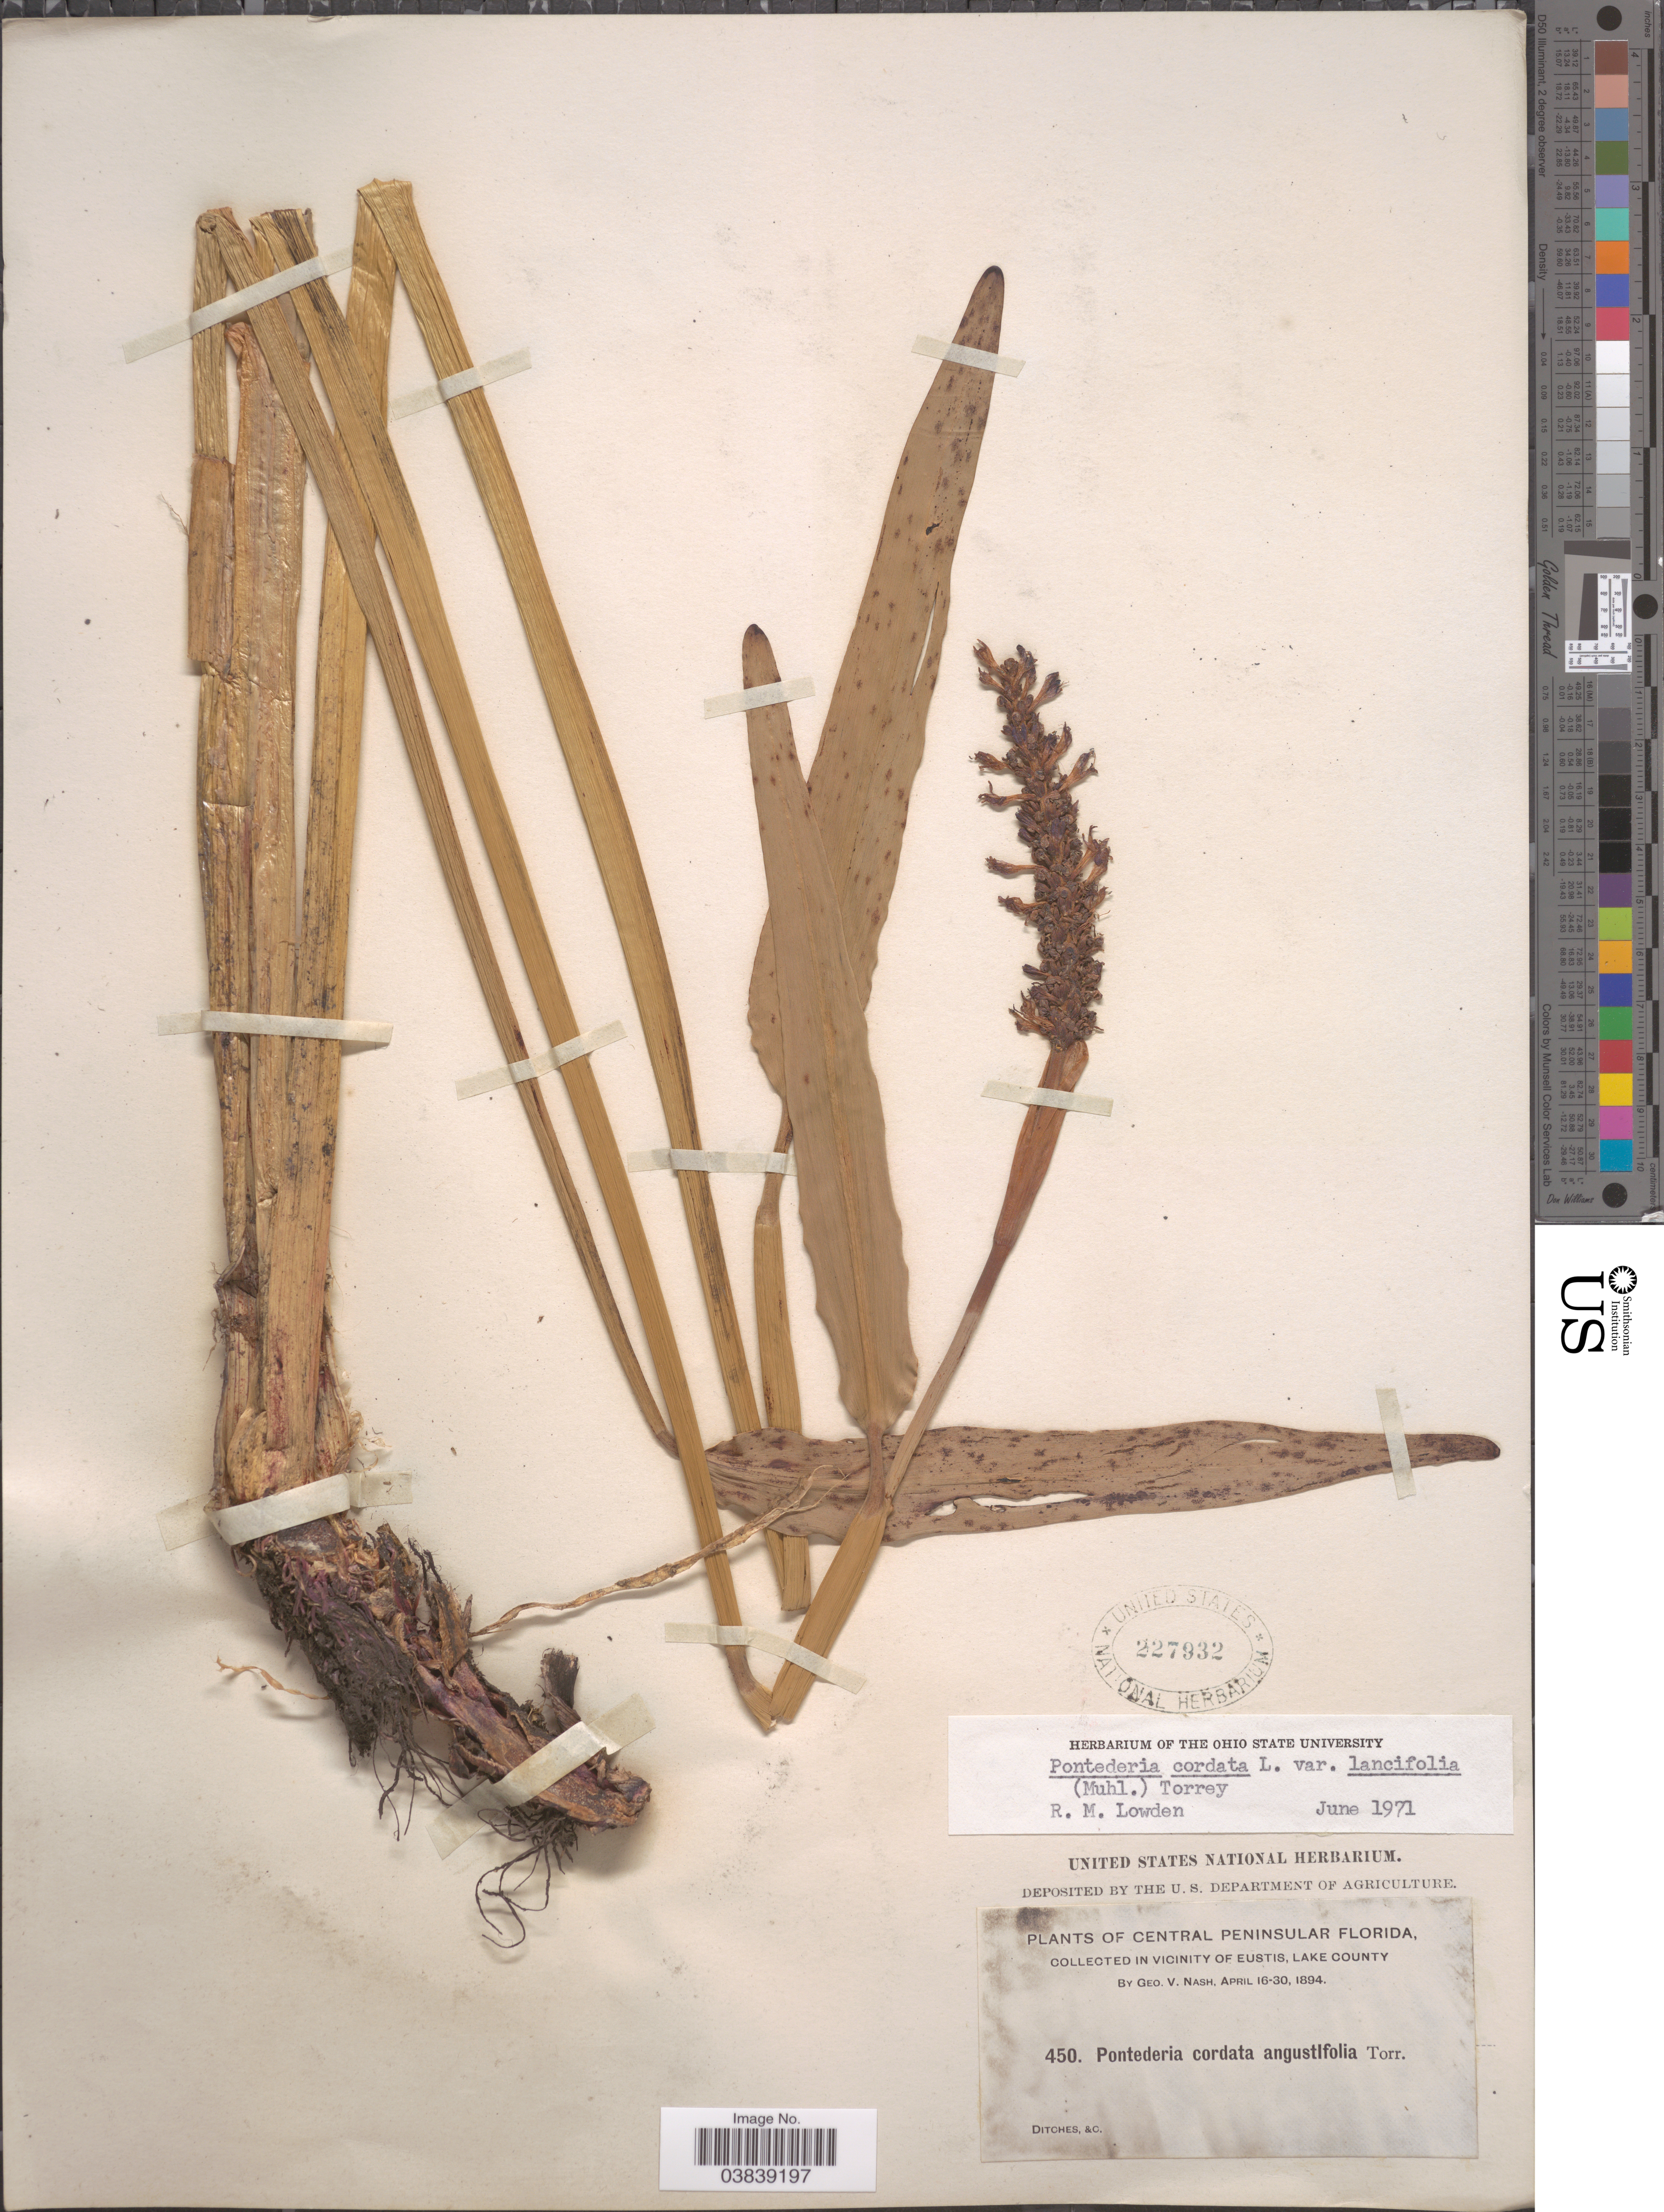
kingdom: Plantae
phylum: Tracheophyta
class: Liliopsida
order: Commelinales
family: Pontederiaceae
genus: Pontederia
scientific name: Pontederia cordata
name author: L.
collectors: G. V. Nash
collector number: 450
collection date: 1894-04-16/1894-04-30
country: United States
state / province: Florida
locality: Central Peninsular Florida. In vicinity of Eustis, Lake County.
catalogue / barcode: US 227932